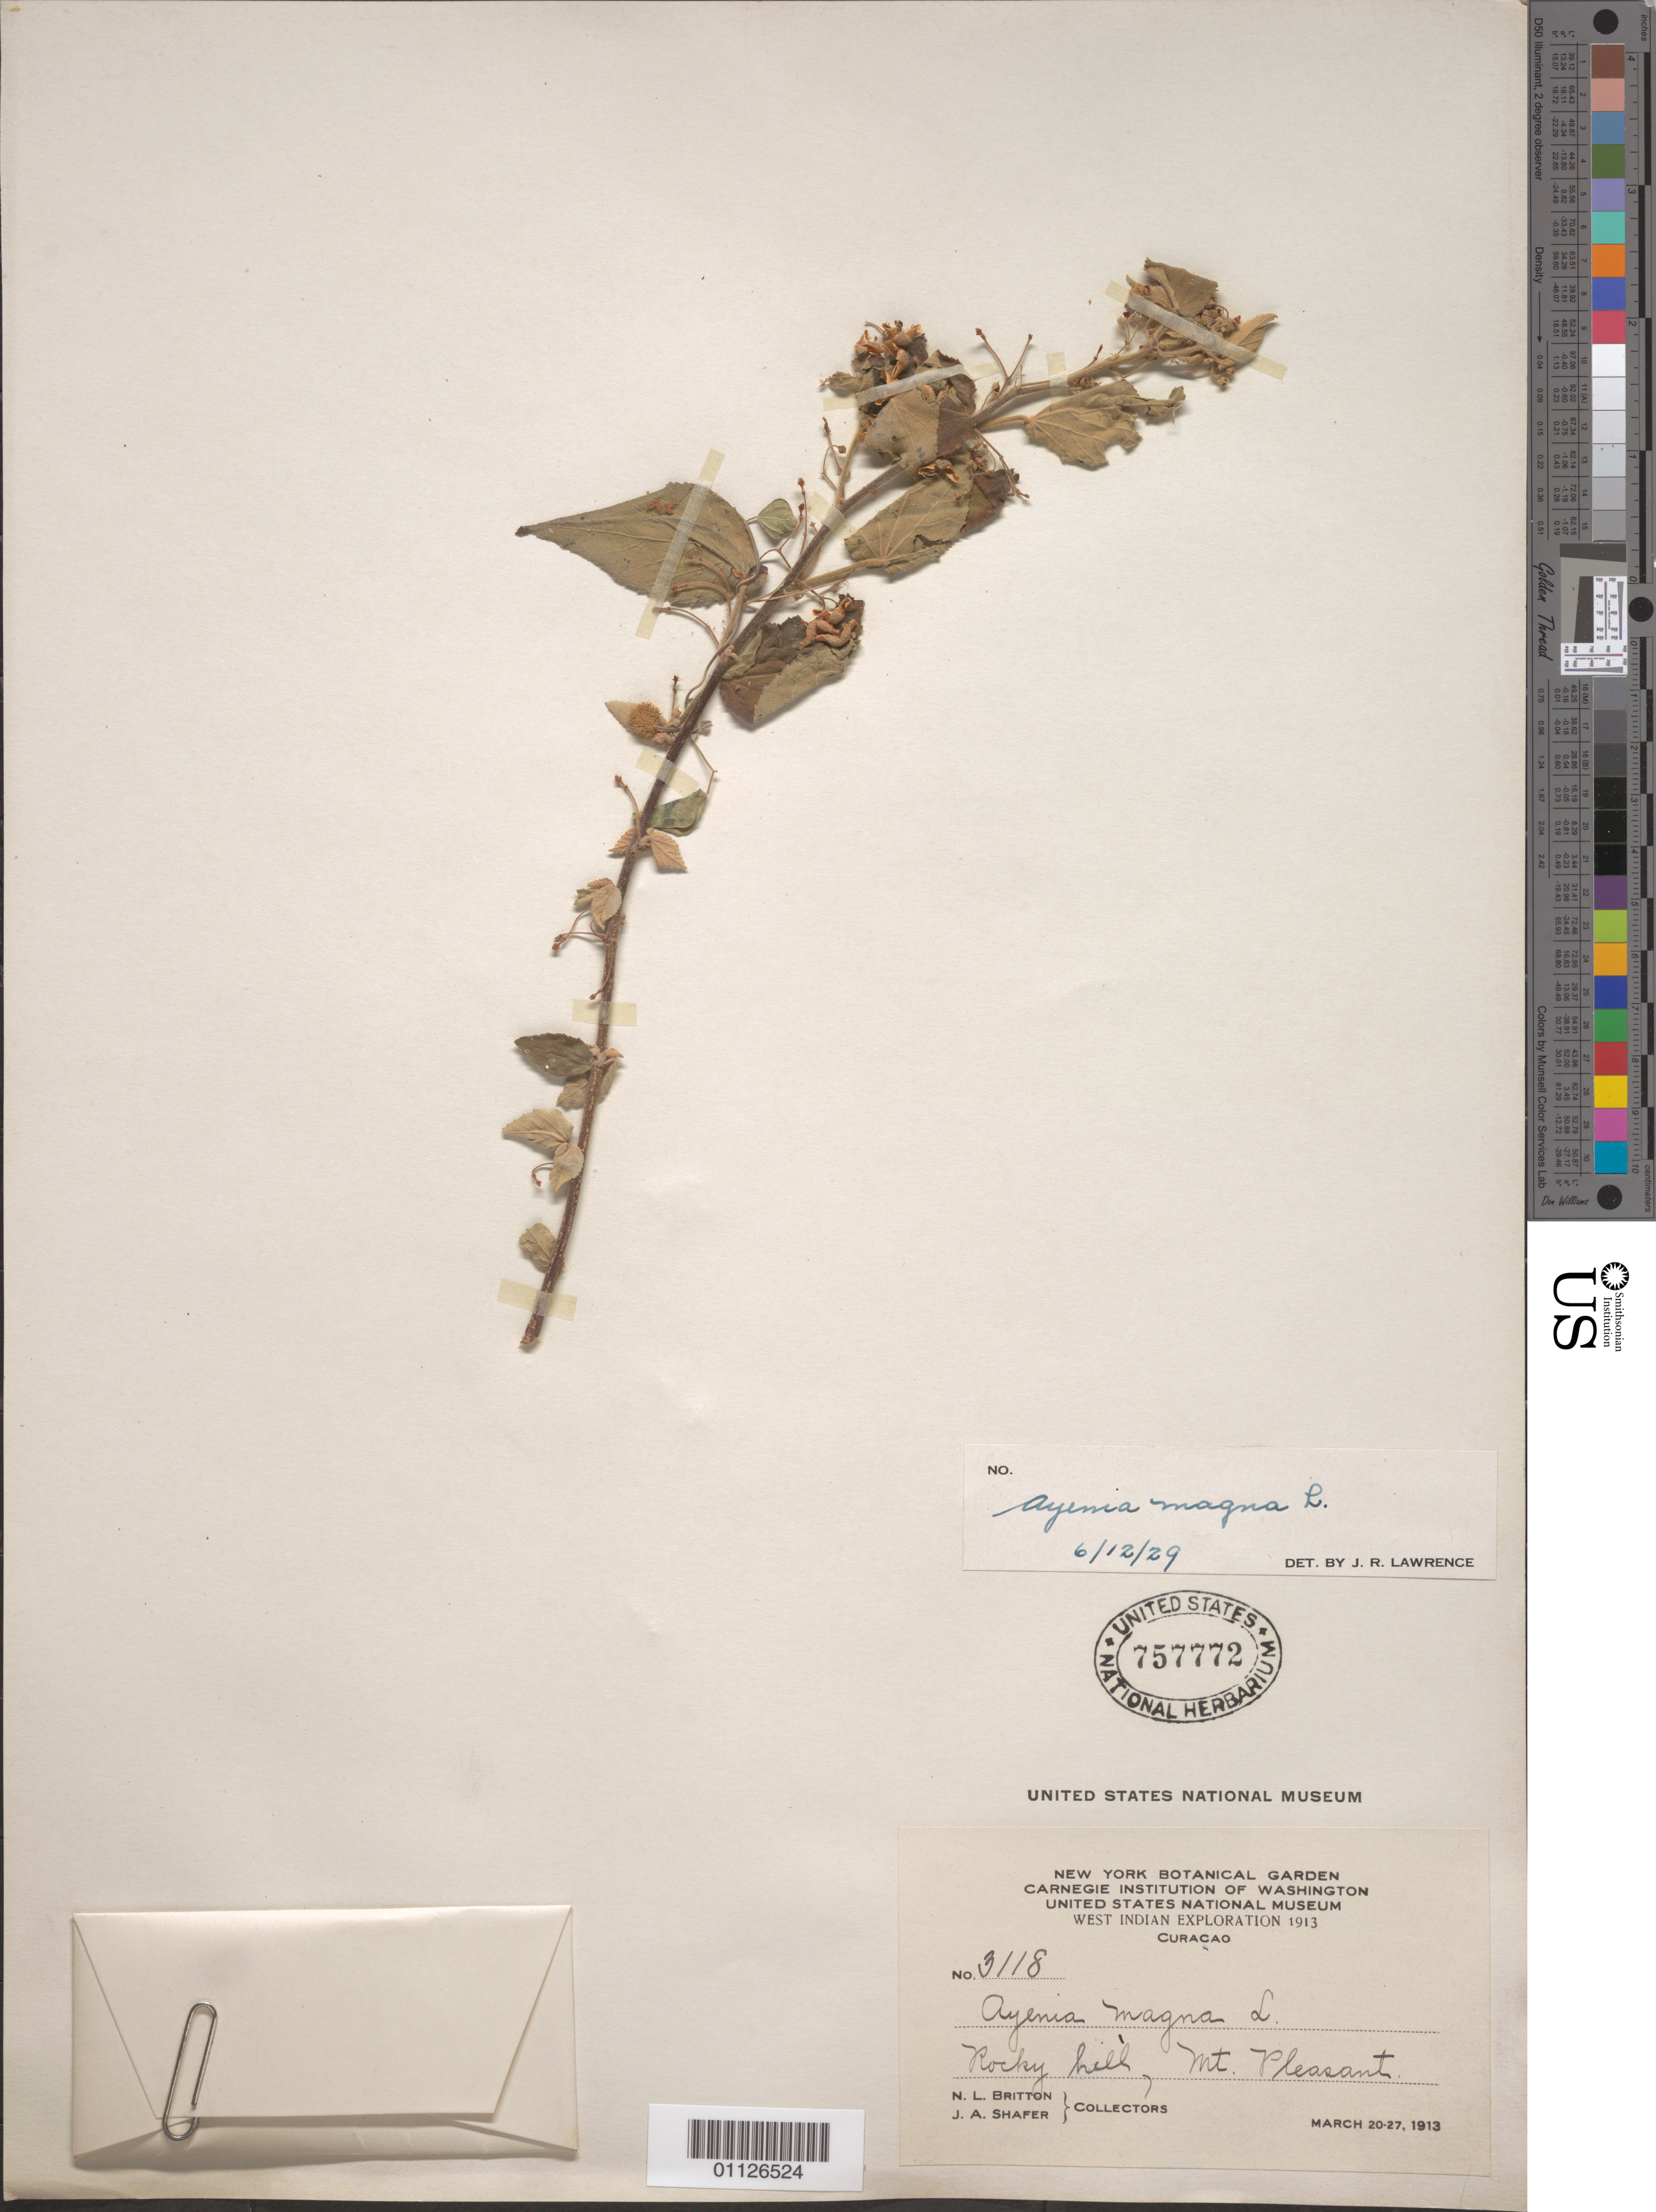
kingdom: Plantae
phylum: Tracheophyta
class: Magnoliopsida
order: Malvales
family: Malvaceae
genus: Ayenia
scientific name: Ayenia magna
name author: L.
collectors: N. Britton & J. A. Shafer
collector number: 3118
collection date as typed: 20 Mar 1913 to 27 Mar 1913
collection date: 1913-03-20/1913-03-27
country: Curaçao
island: Curaçao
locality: Rocky hill, Mt. Pleasant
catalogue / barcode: US 757772